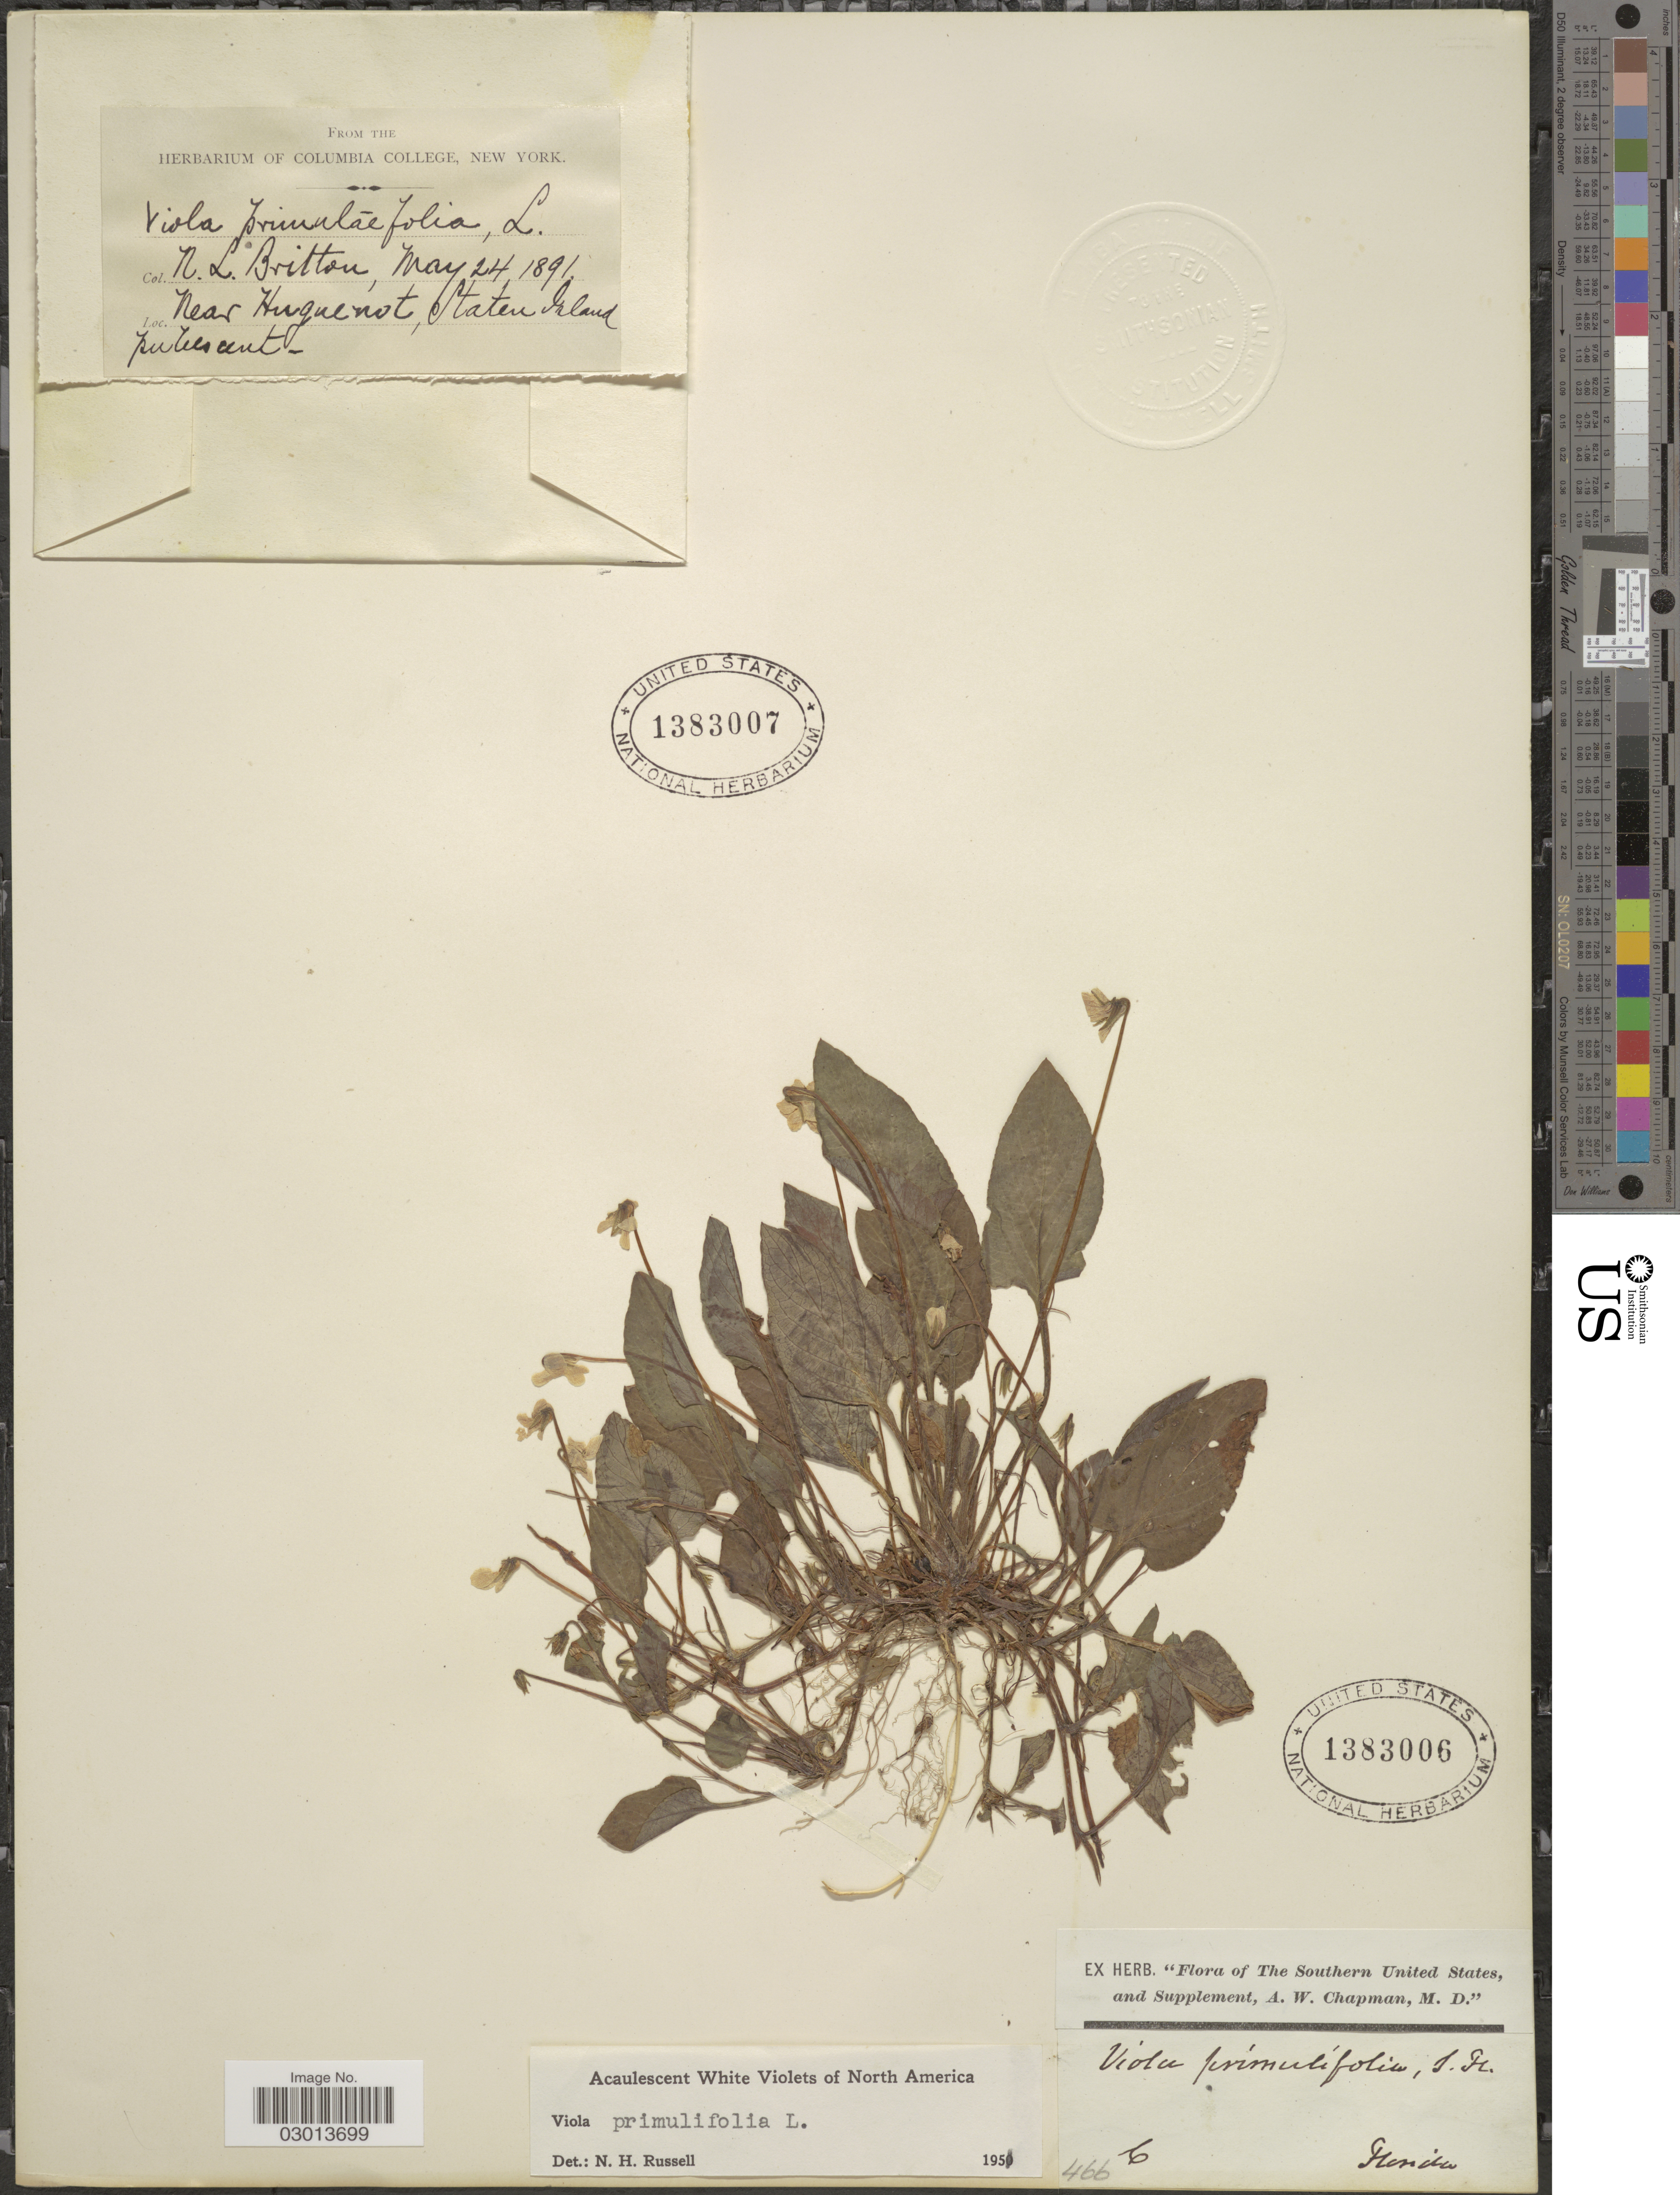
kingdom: Plantae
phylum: Tracheophyta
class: Magnoliopsida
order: Malpighiales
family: Violaceae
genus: Viola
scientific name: Viola primulifolia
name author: L.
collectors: ex herb. A.W. Chapman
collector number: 466b*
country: United States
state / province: Florida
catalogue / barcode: US 1383006-2